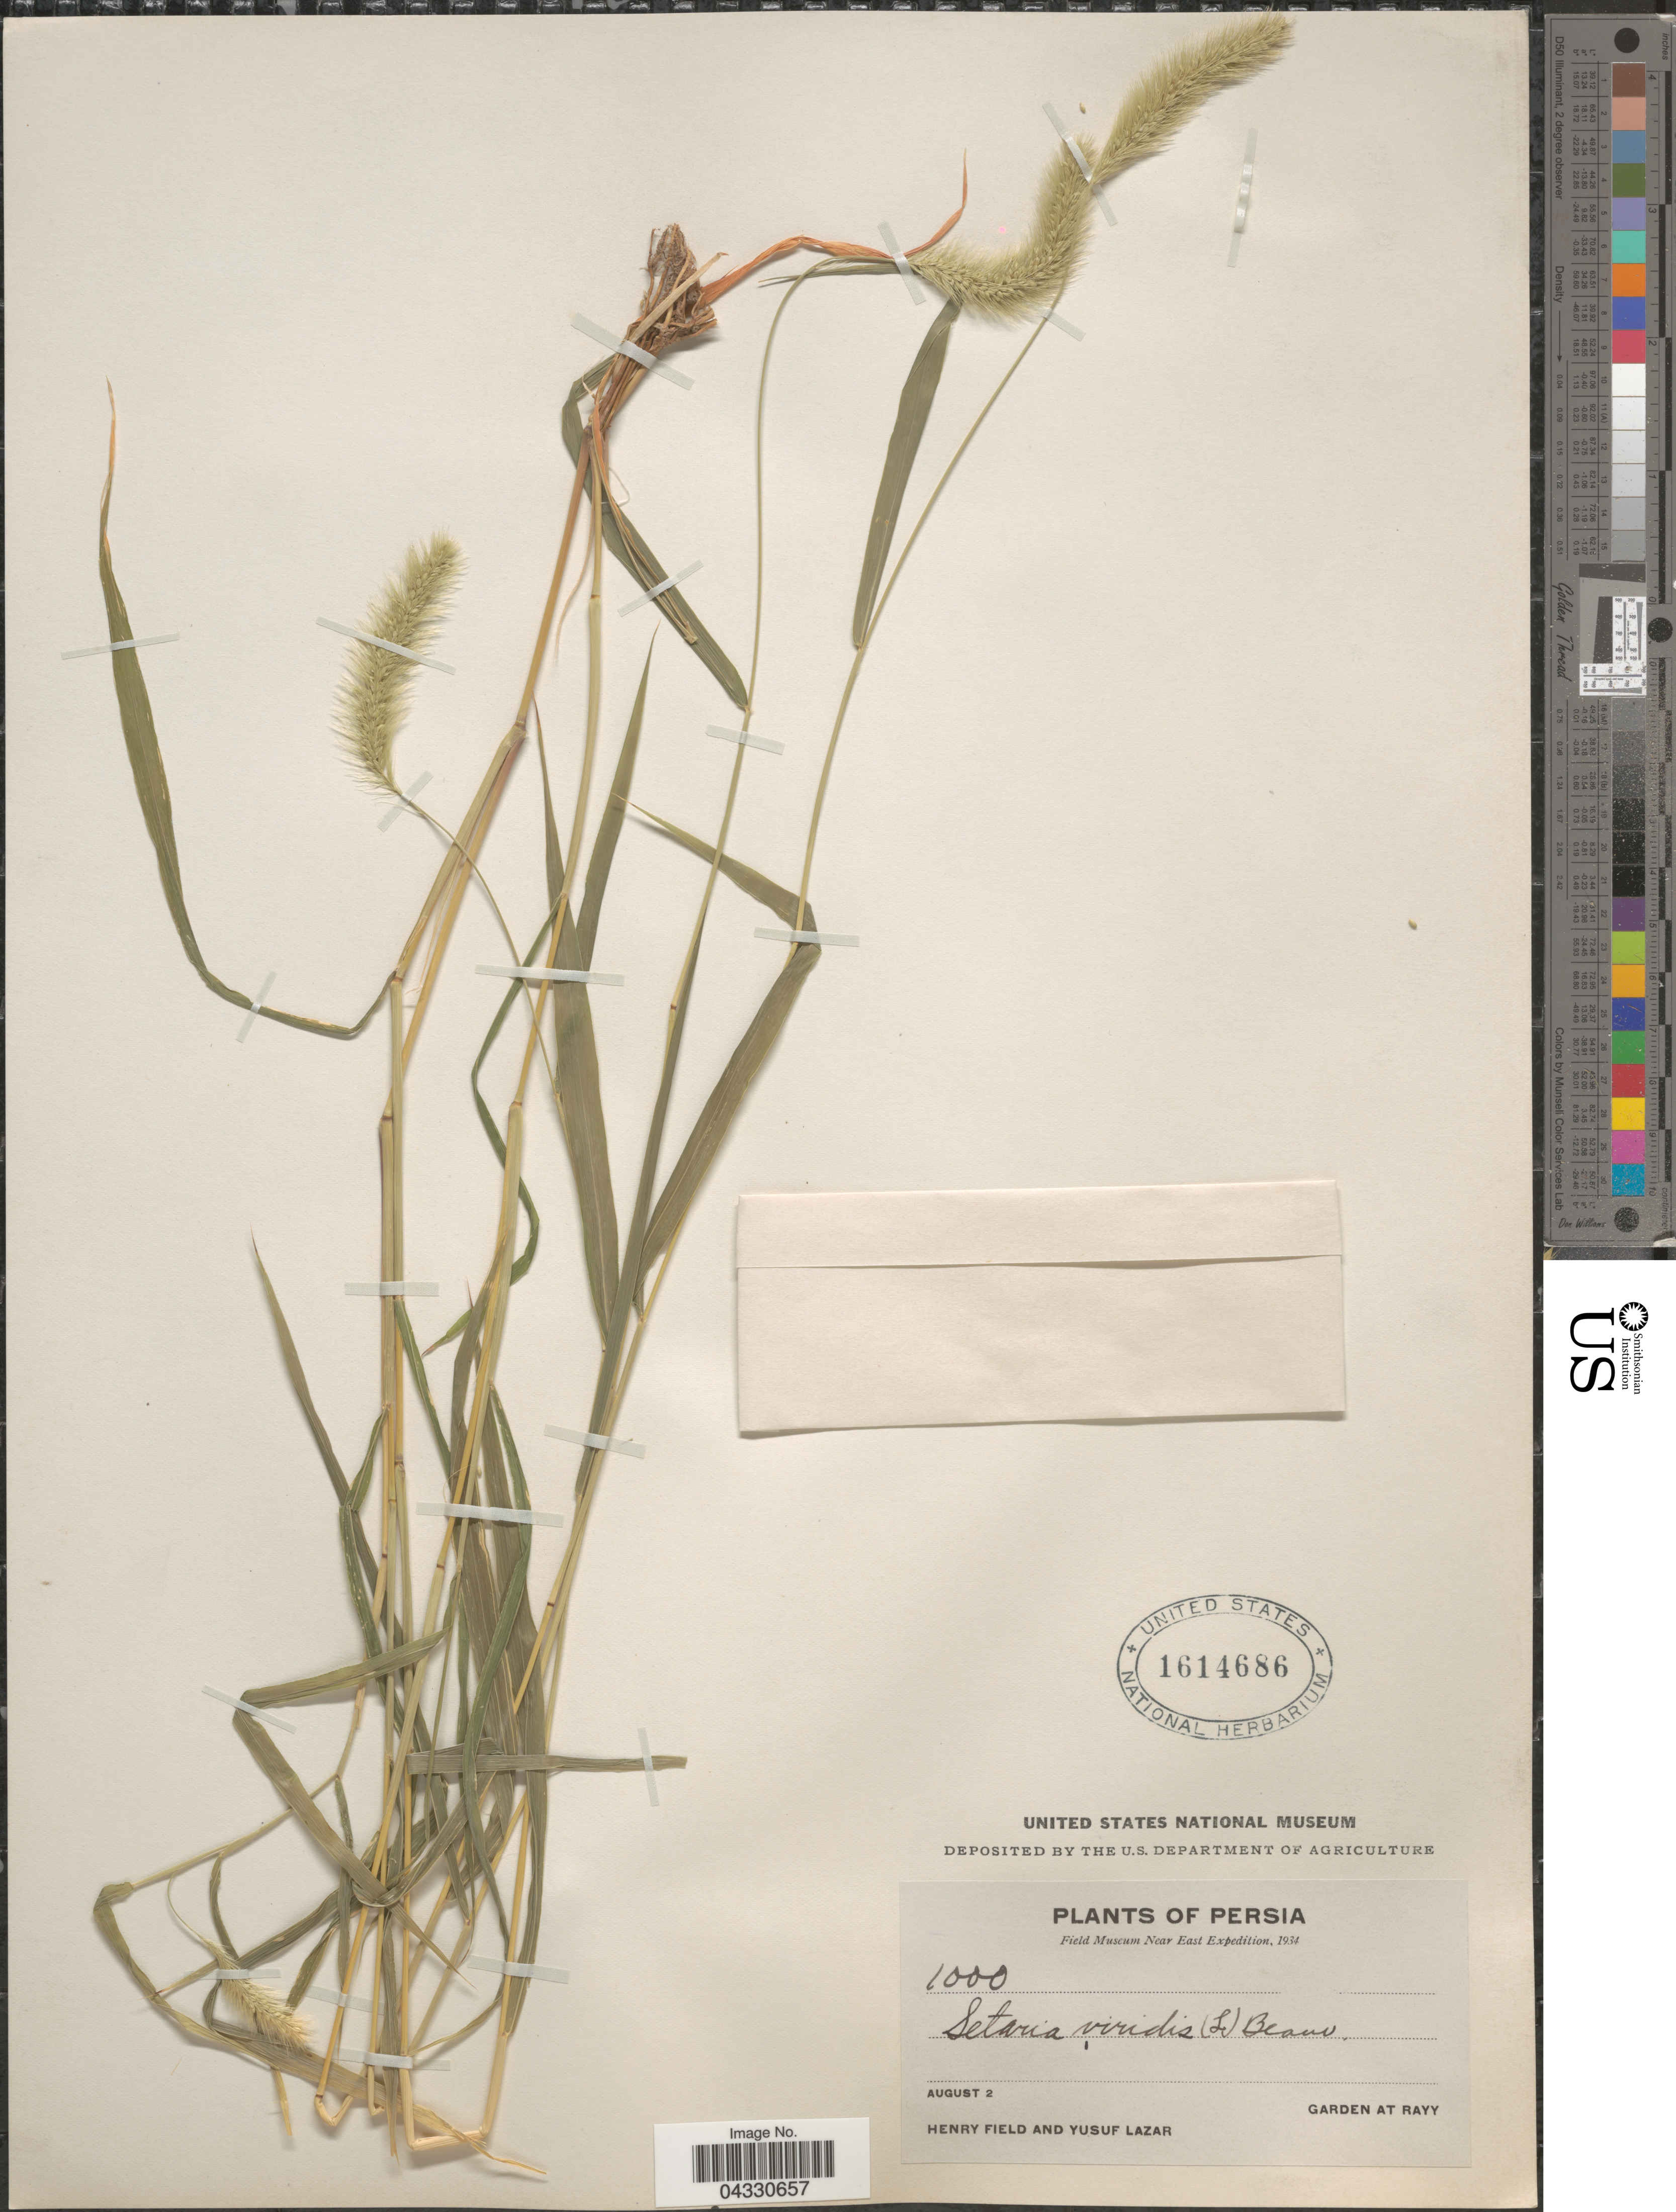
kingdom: Plantae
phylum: Tracheophyta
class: Liliopsida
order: Poales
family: Poaceae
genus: Setaria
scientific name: Setaria viridis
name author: (L.) P. Beauv.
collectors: H. Field & Y. Lazar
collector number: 1000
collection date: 1934-08-02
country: Iran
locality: Persia. Field Museum Near East Expedition, 1934. Garden at Rayy.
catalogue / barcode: US 1614686